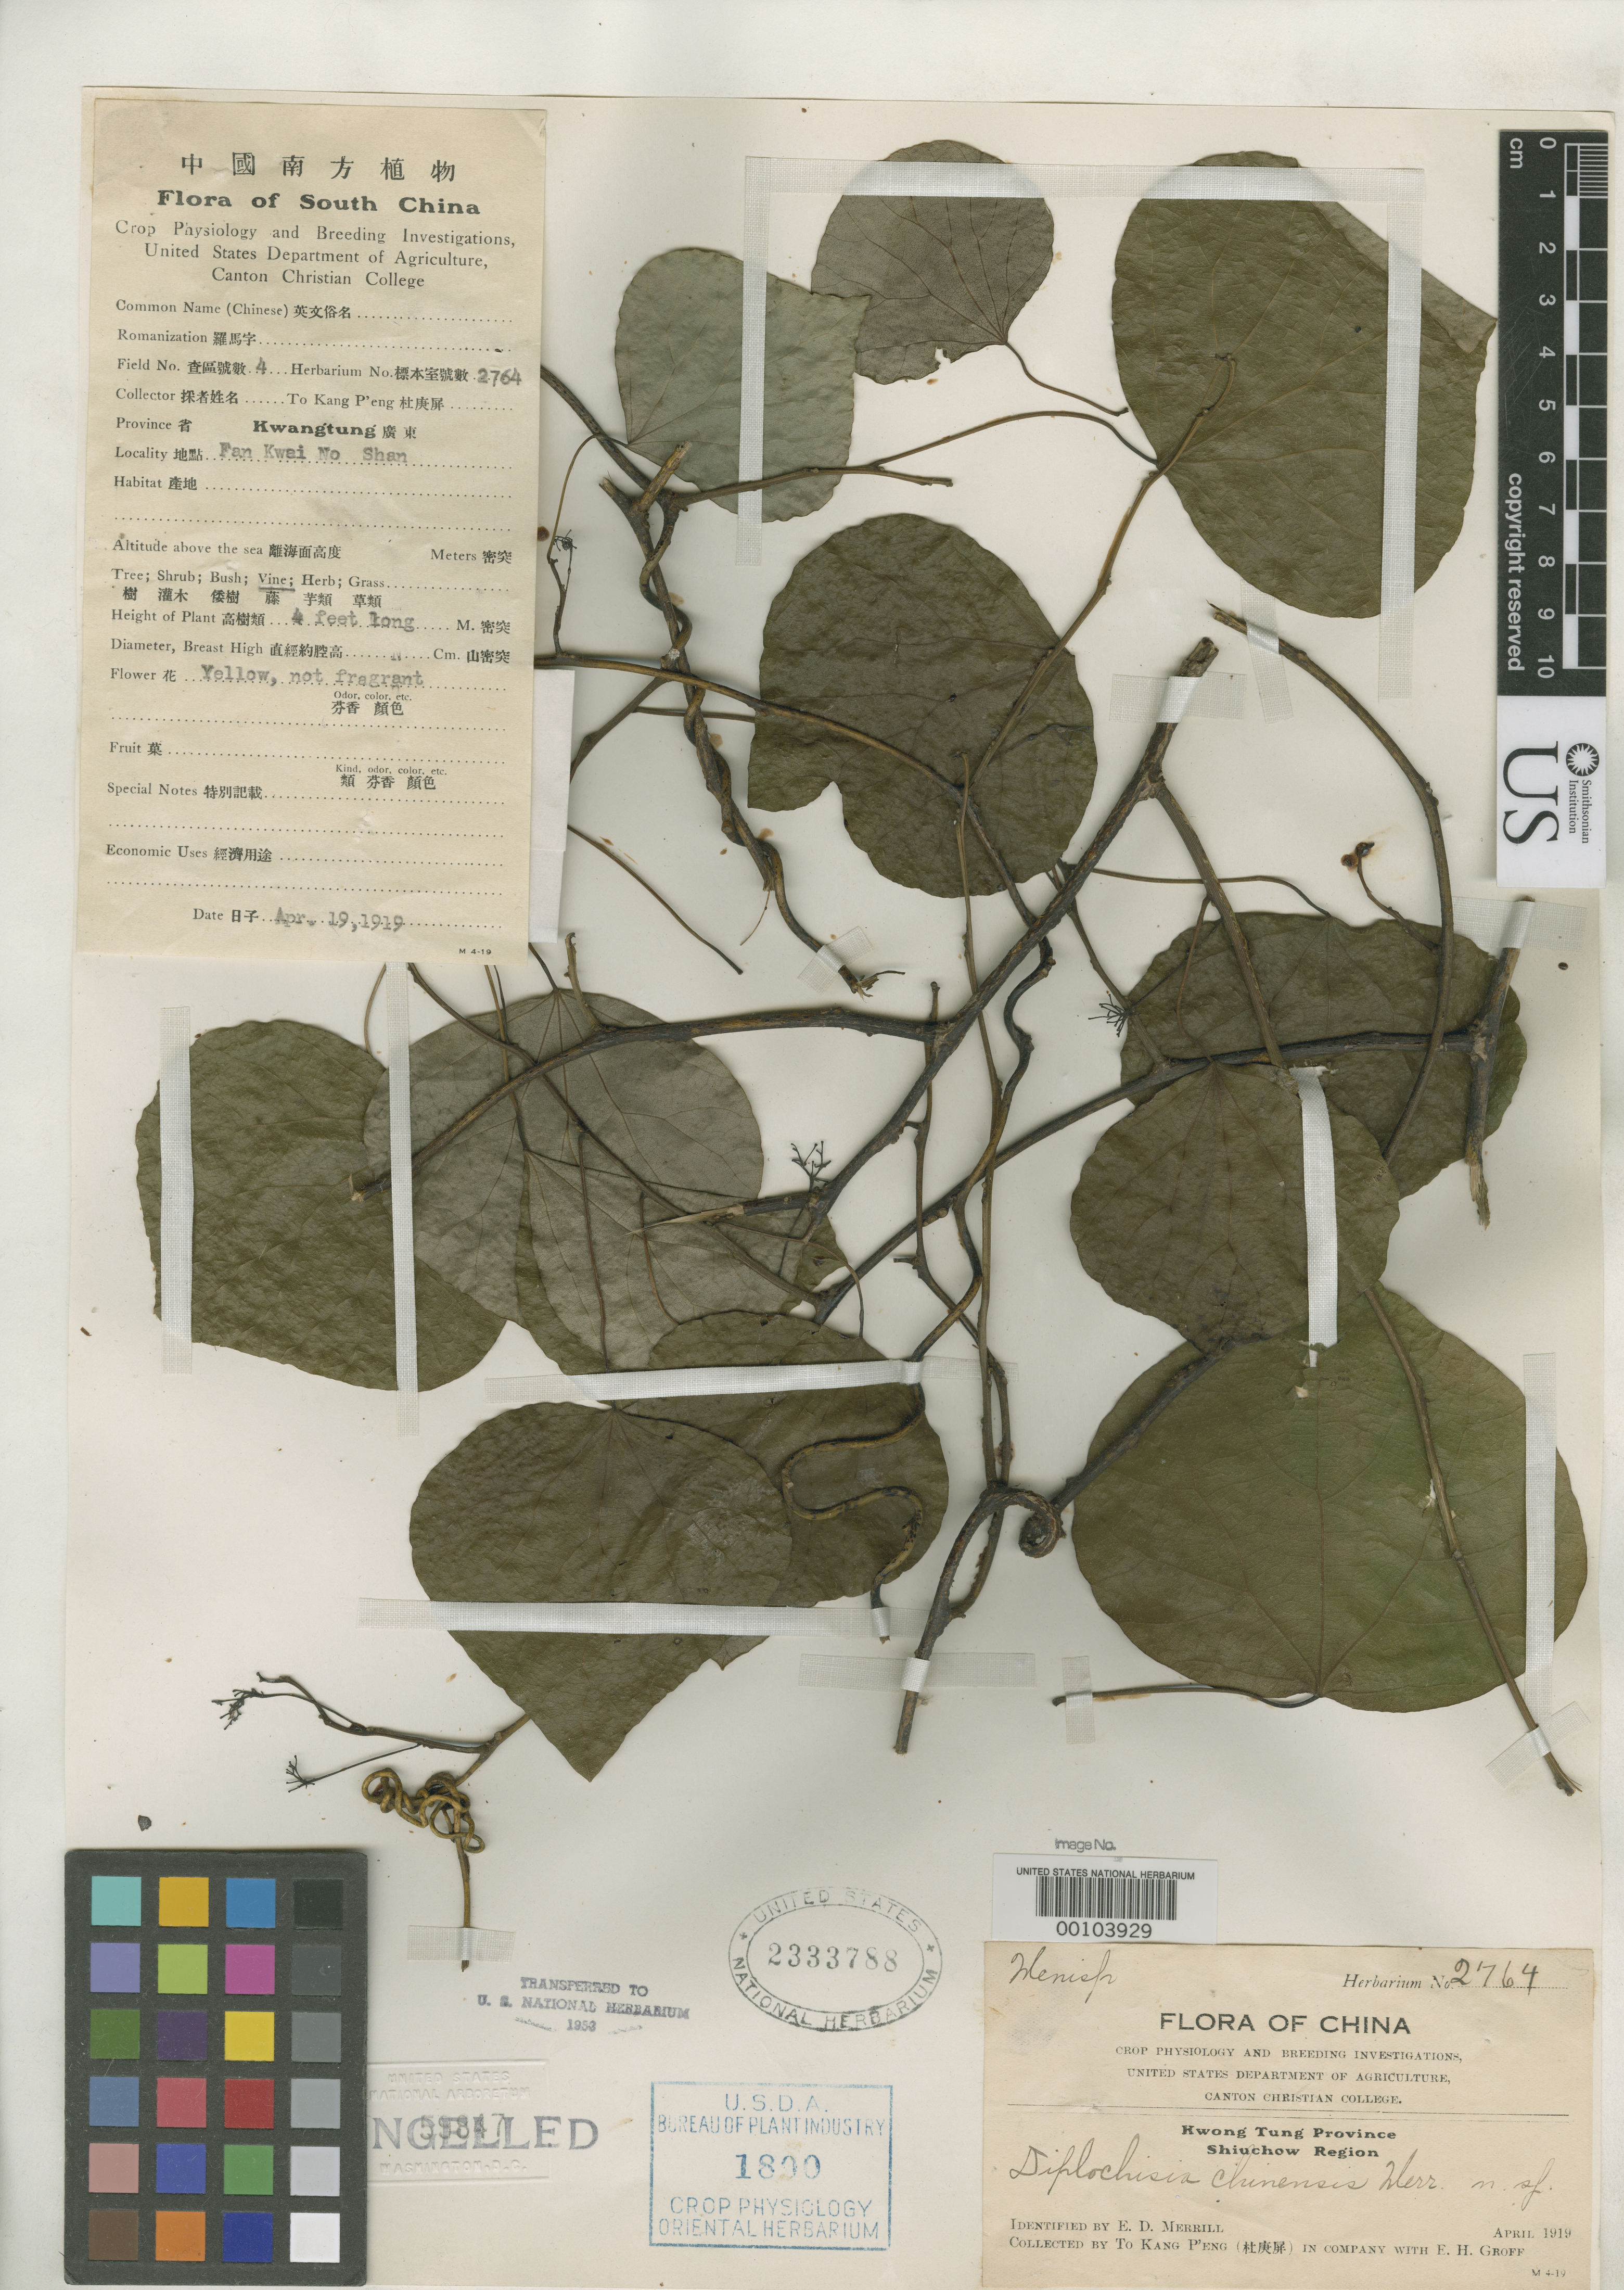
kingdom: Plantae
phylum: Tracheophyta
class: Magnoliopsida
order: Ranunculales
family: Menispermaceae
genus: Diploclisia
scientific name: Diploclisia chinensis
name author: Merr.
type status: Isotype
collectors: Kang Peng To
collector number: C.C.C. 2764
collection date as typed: Apr 1919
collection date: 1919-04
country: China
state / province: Guangdong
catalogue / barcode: US 2333788